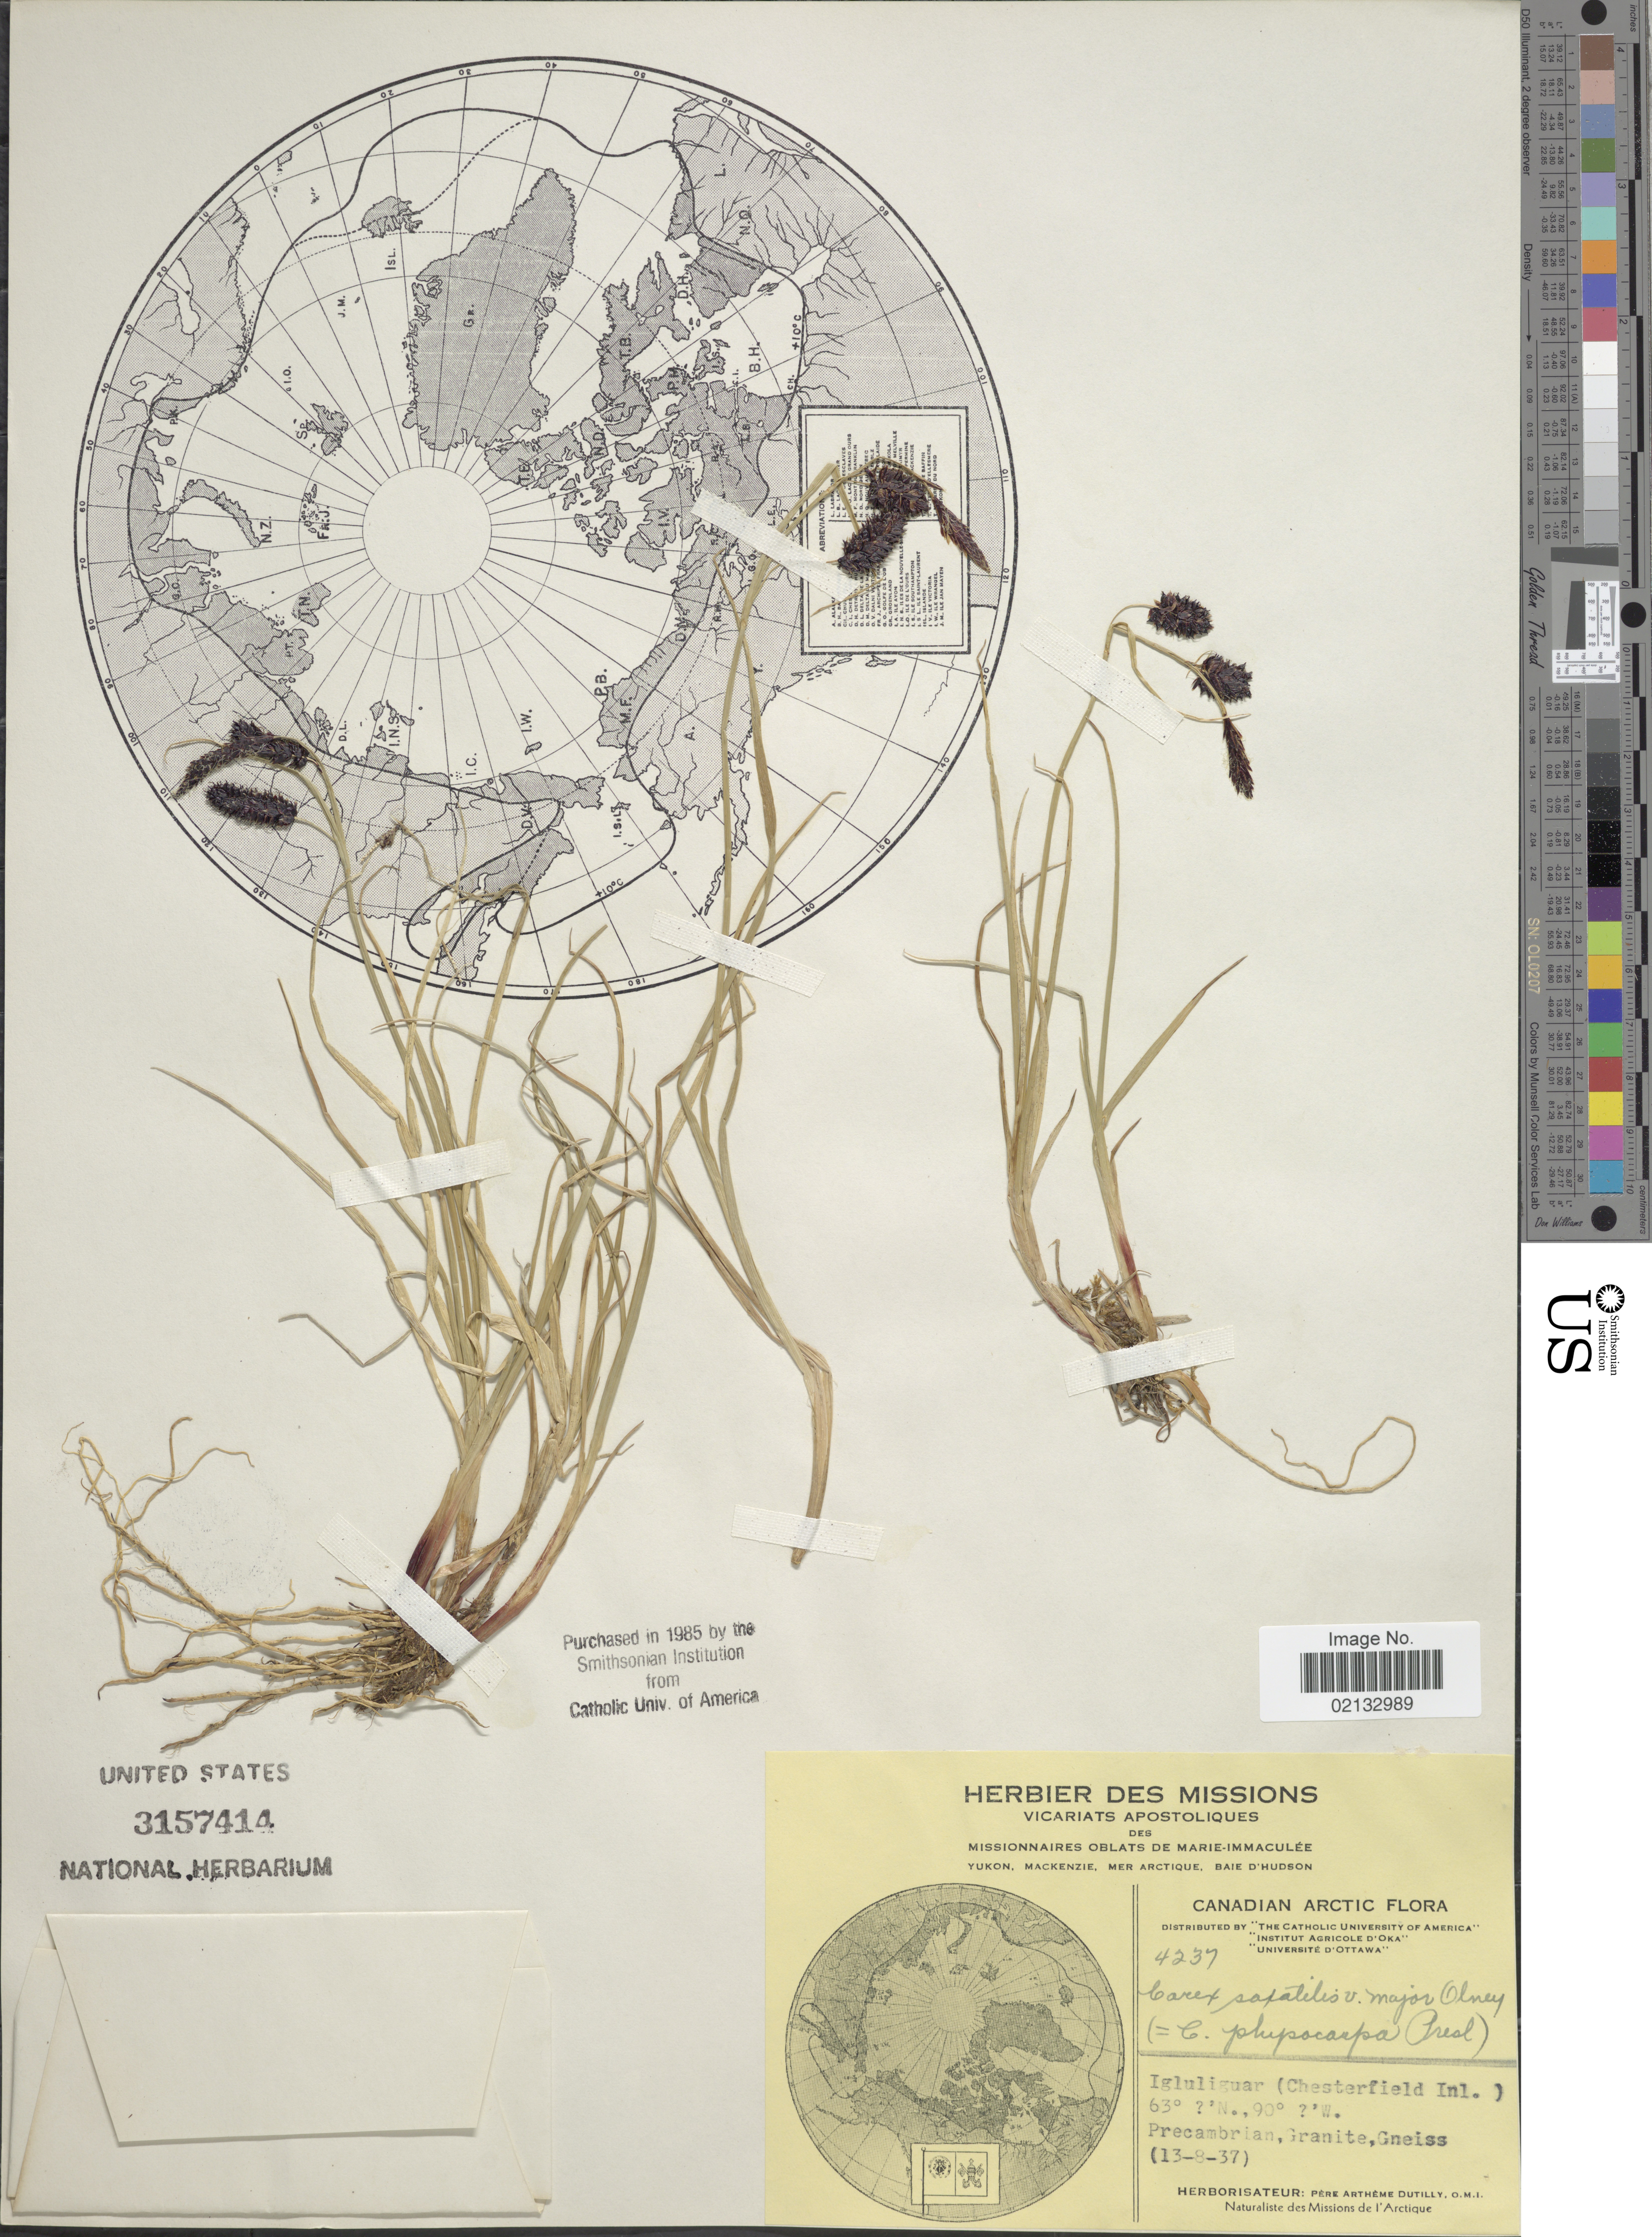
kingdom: Plantae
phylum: Tracheophyta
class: Liliopsida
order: Poales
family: Cyperaceae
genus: Carex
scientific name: Carex saxatilis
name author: L.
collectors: A. Dutilly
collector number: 4237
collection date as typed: Transcribed d/m/y: 13/8/37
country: Canada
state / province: Nunavut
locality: Canadian Arctic. Igluliguar (Chesterfield Inl.)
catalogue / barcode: US 3157414